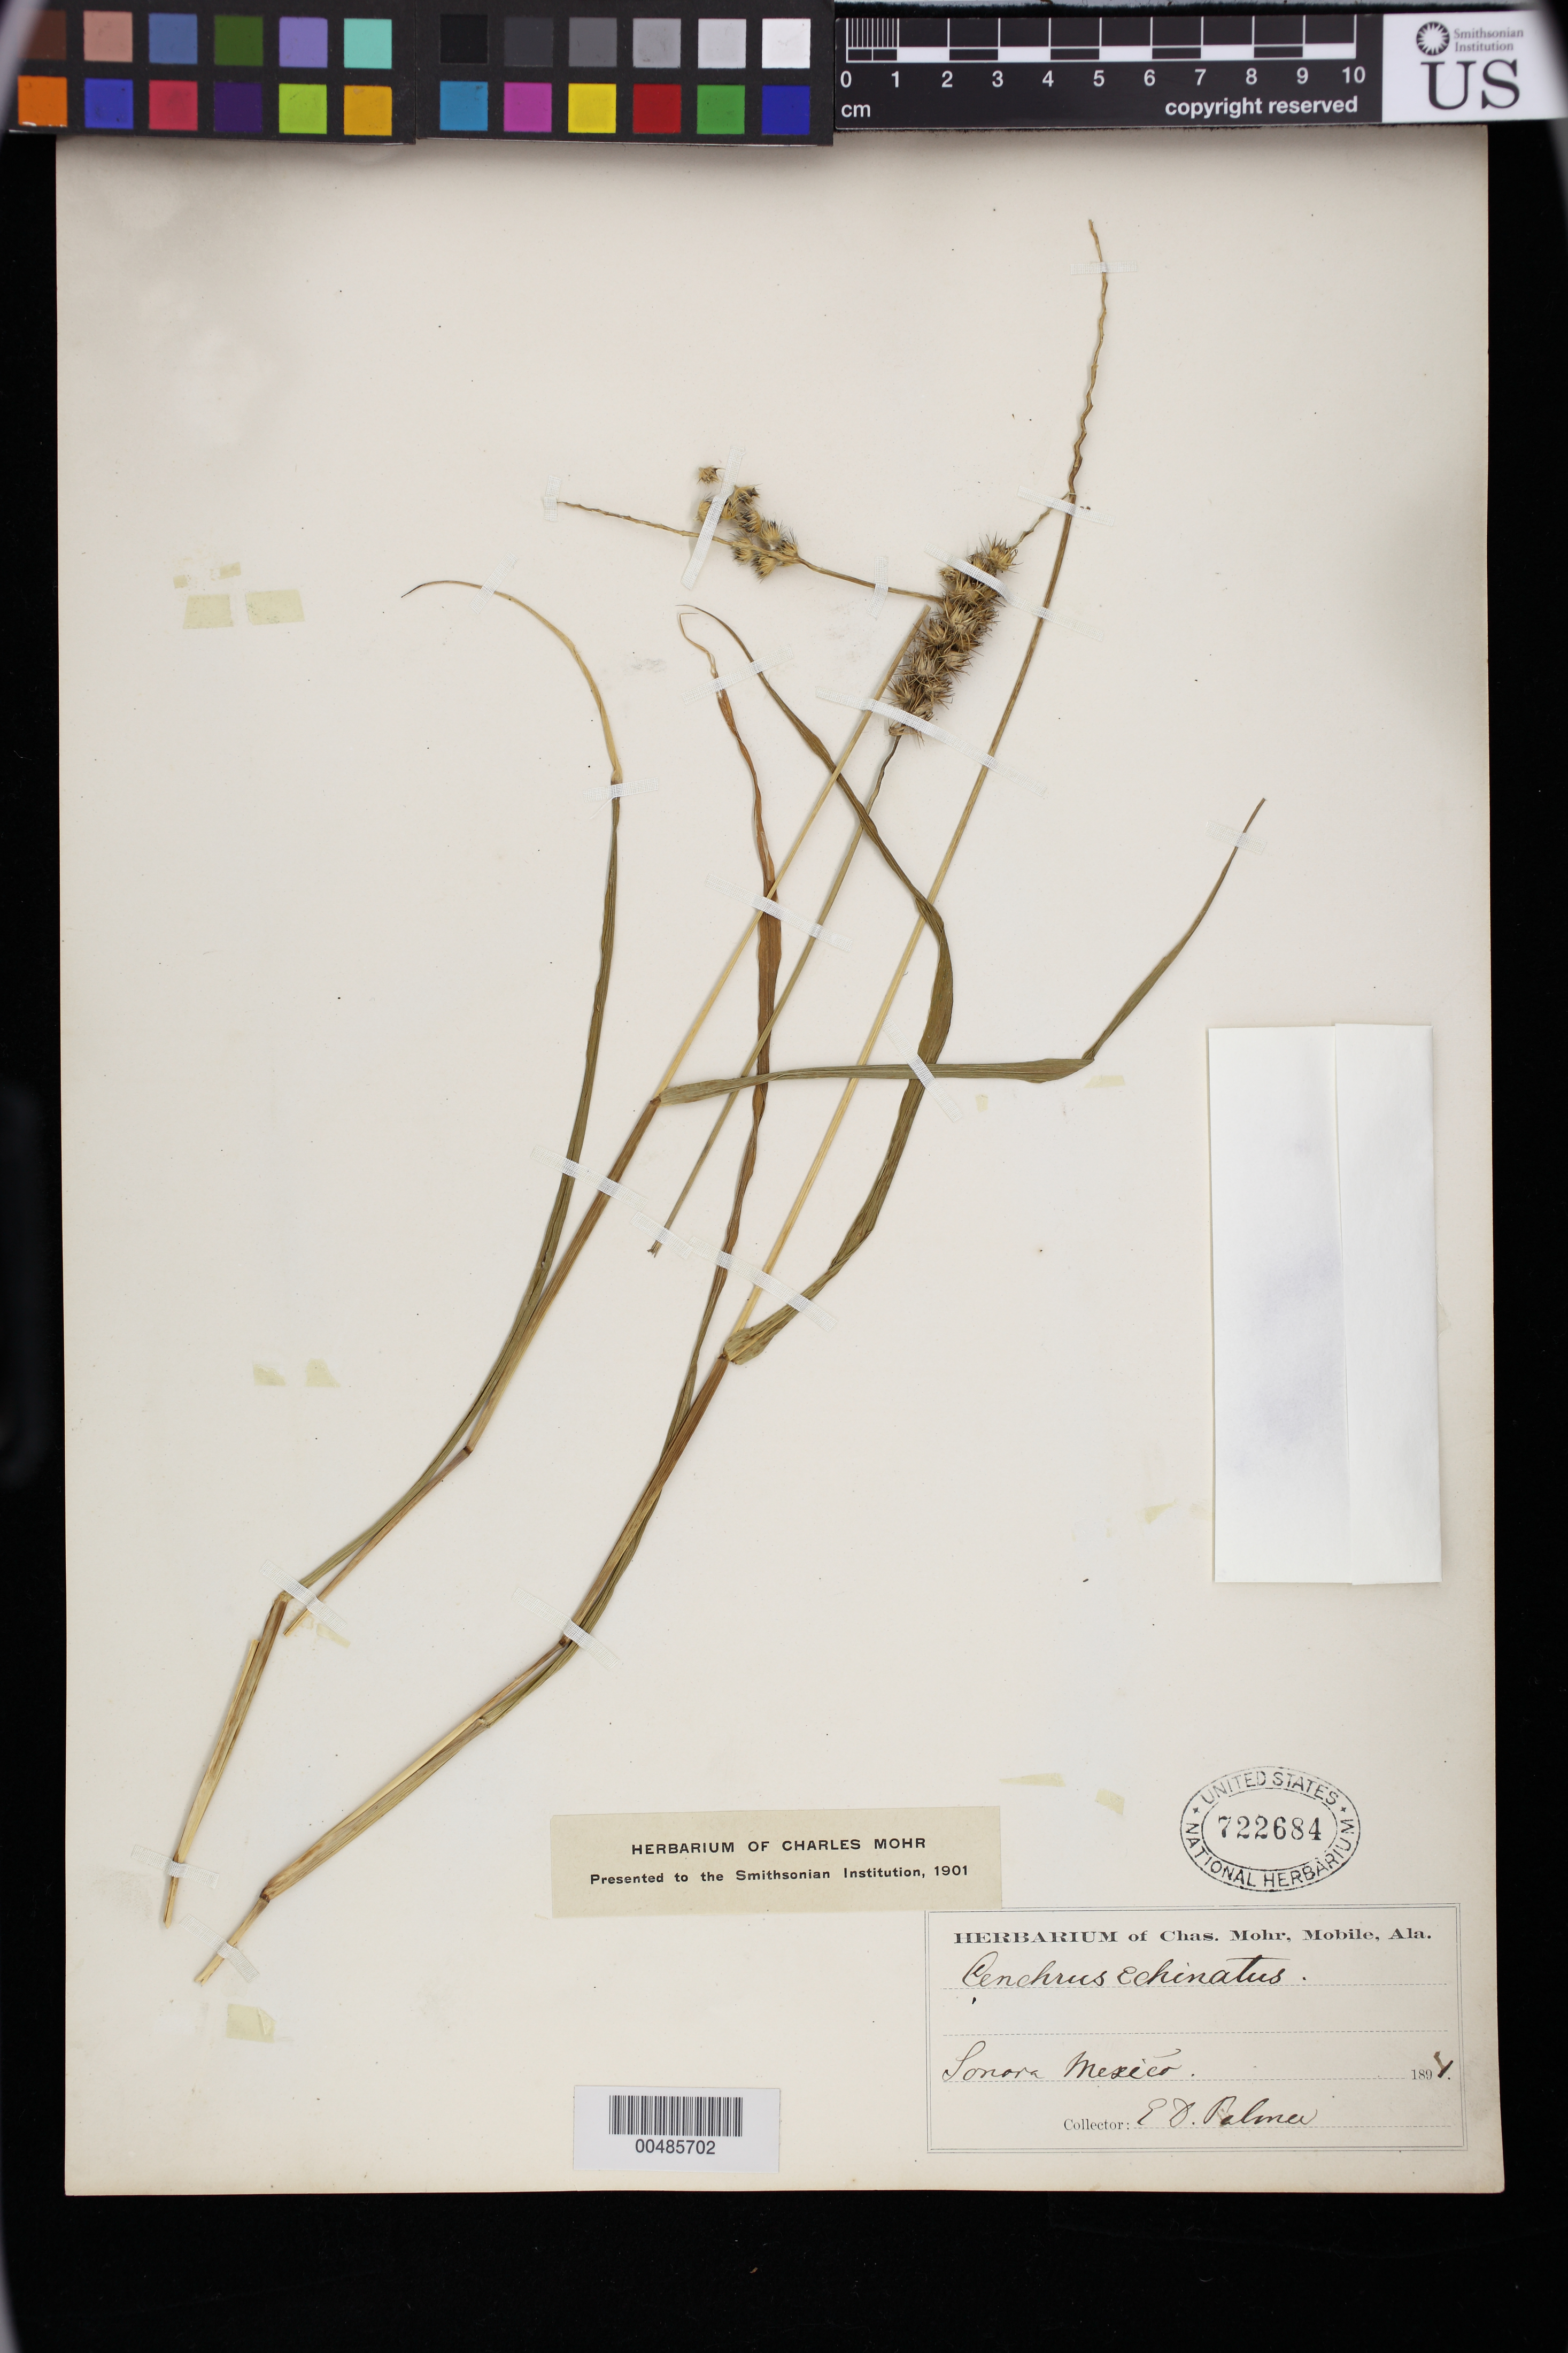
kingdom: Plantae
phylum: Tracheophyta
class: Liliopsida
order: Poales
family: Poaceae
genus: Cenchrus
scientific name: Cenchrus echinatus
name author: L.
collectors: E. Palmer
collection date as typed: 1891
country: Mexico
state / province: Sonora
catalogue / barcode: US 722684